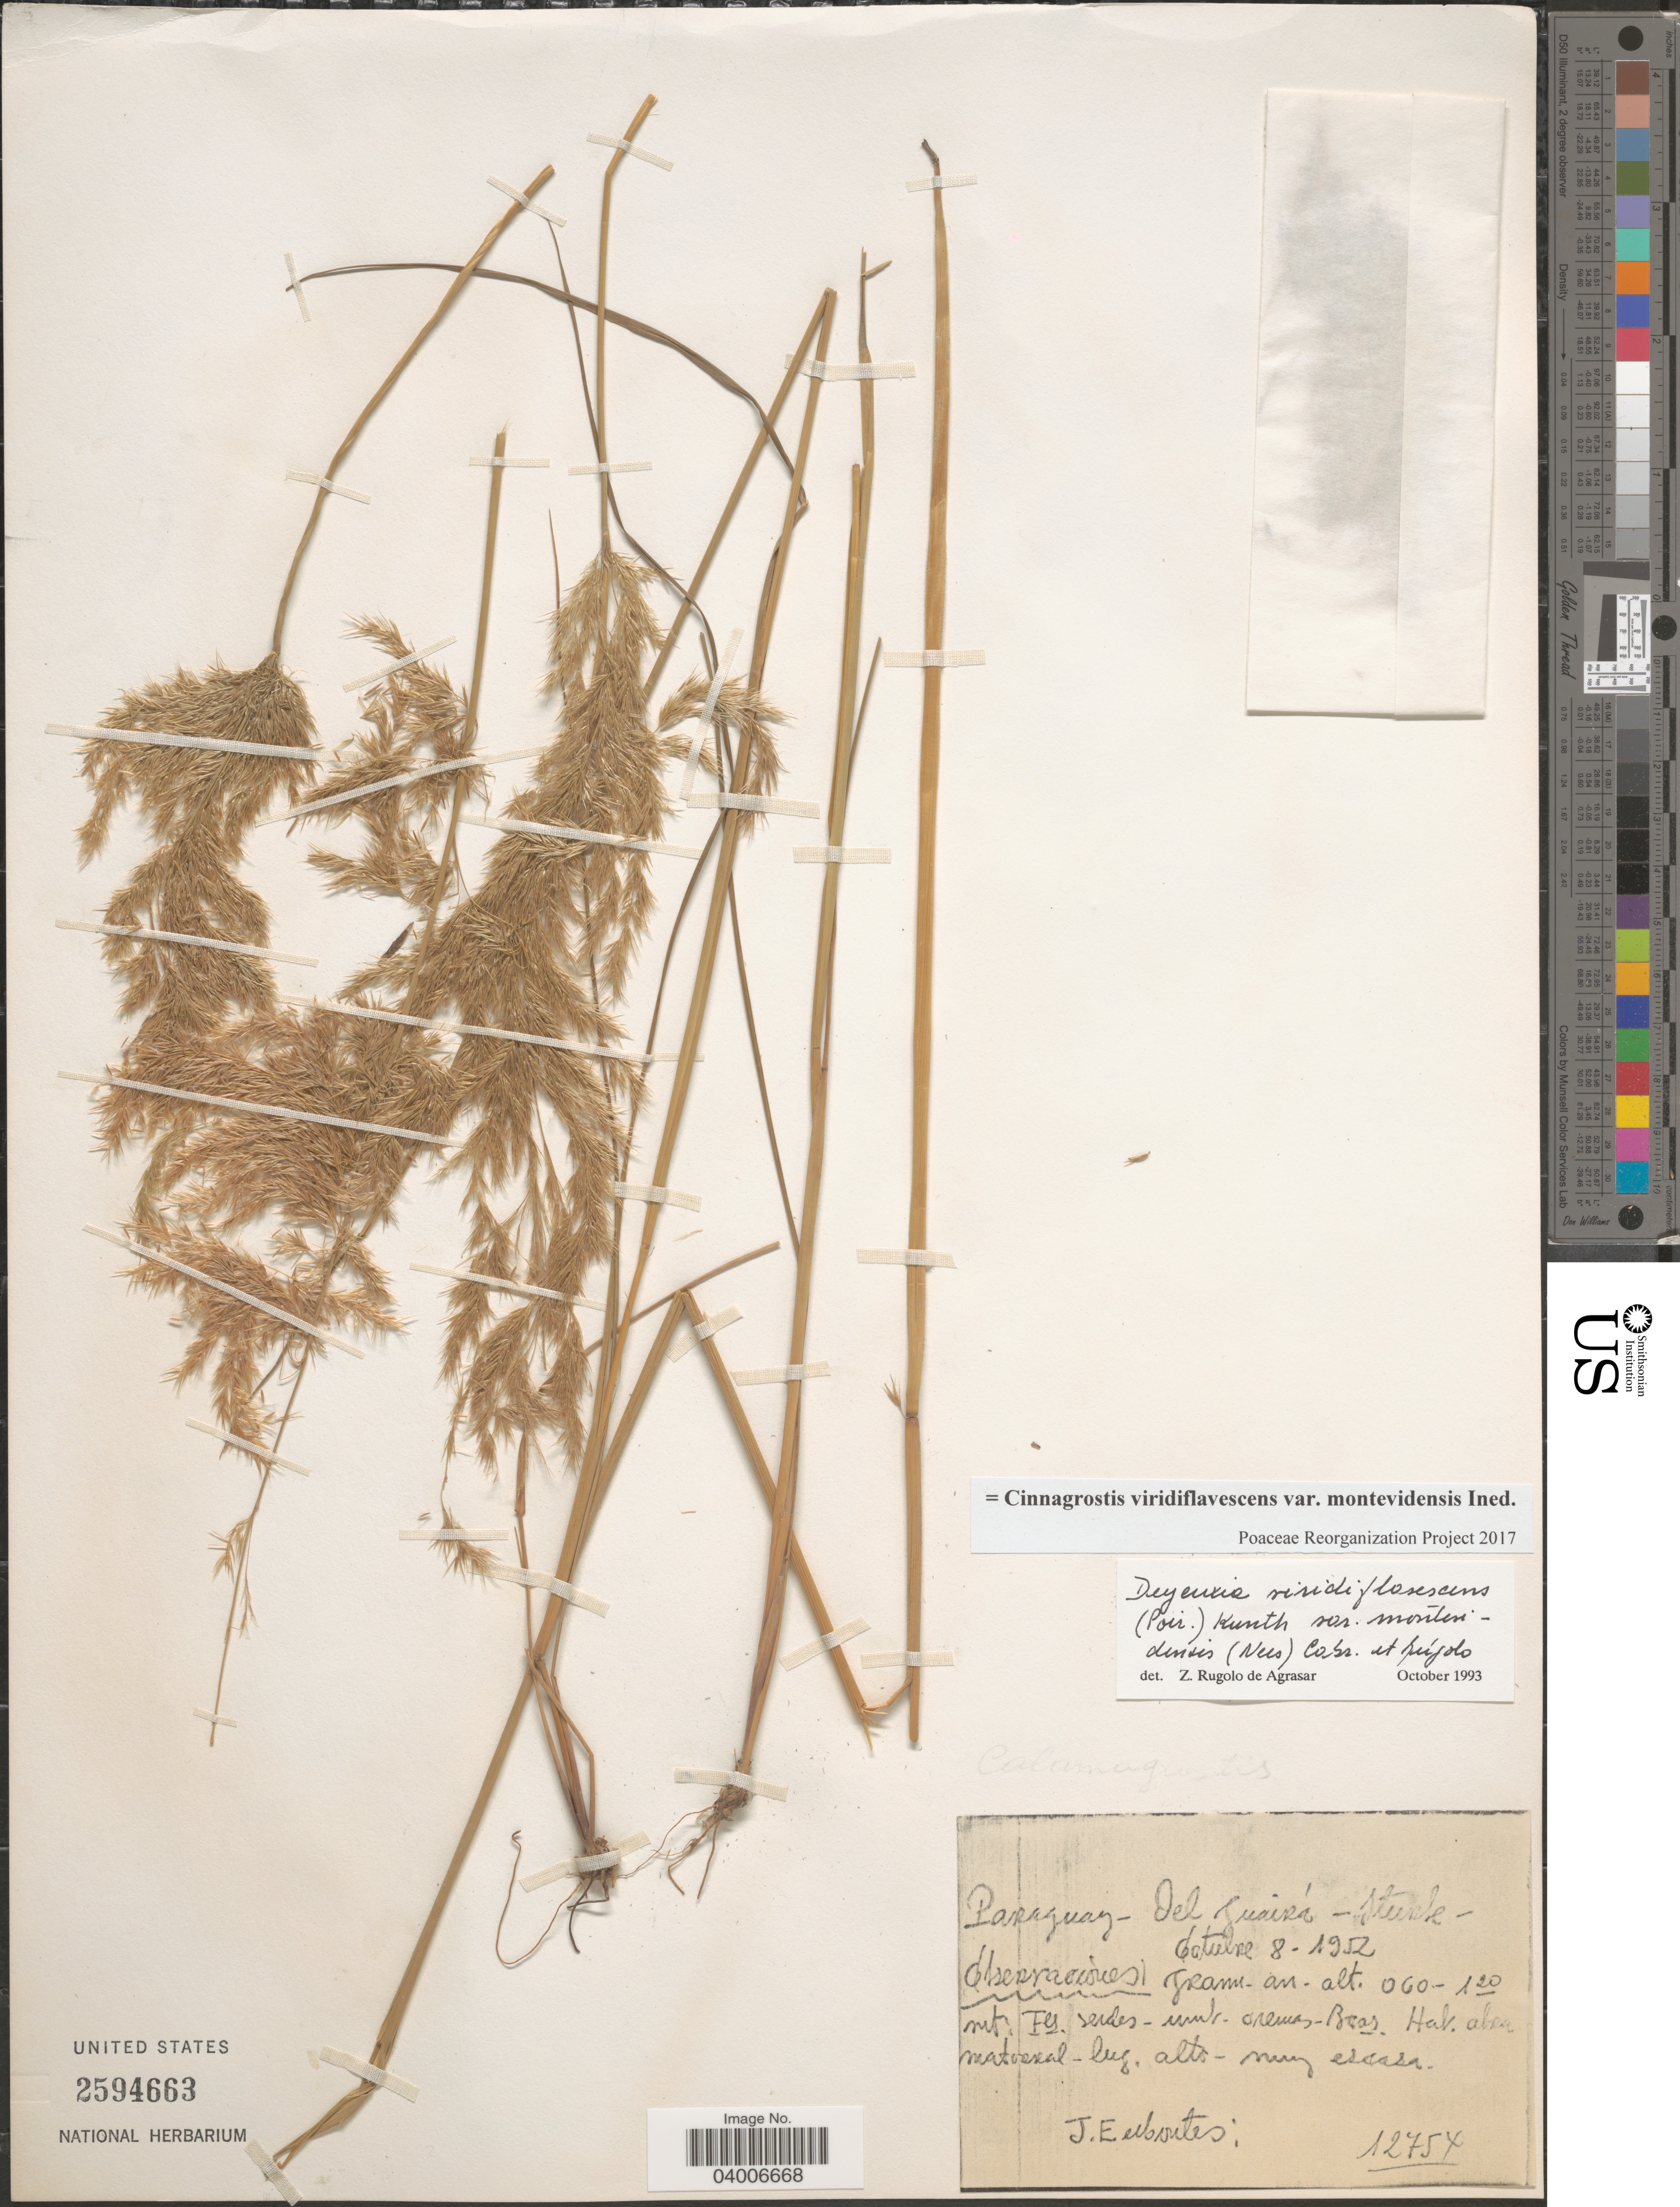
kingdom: Plantae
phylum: Tracheophyta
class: Liliopsida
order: Poales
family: Poaceae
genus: Cinnagrostis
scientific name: Cinnagrostis viridiflavescens var. montevidensis ined.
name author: (Nees) P.M. Peterson et al.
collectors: J. E. Abontes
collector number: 12754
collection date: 1952-08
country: Paraguay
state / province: Guaira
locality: Del Guairá -Iturbe.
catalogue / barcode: US 2594663